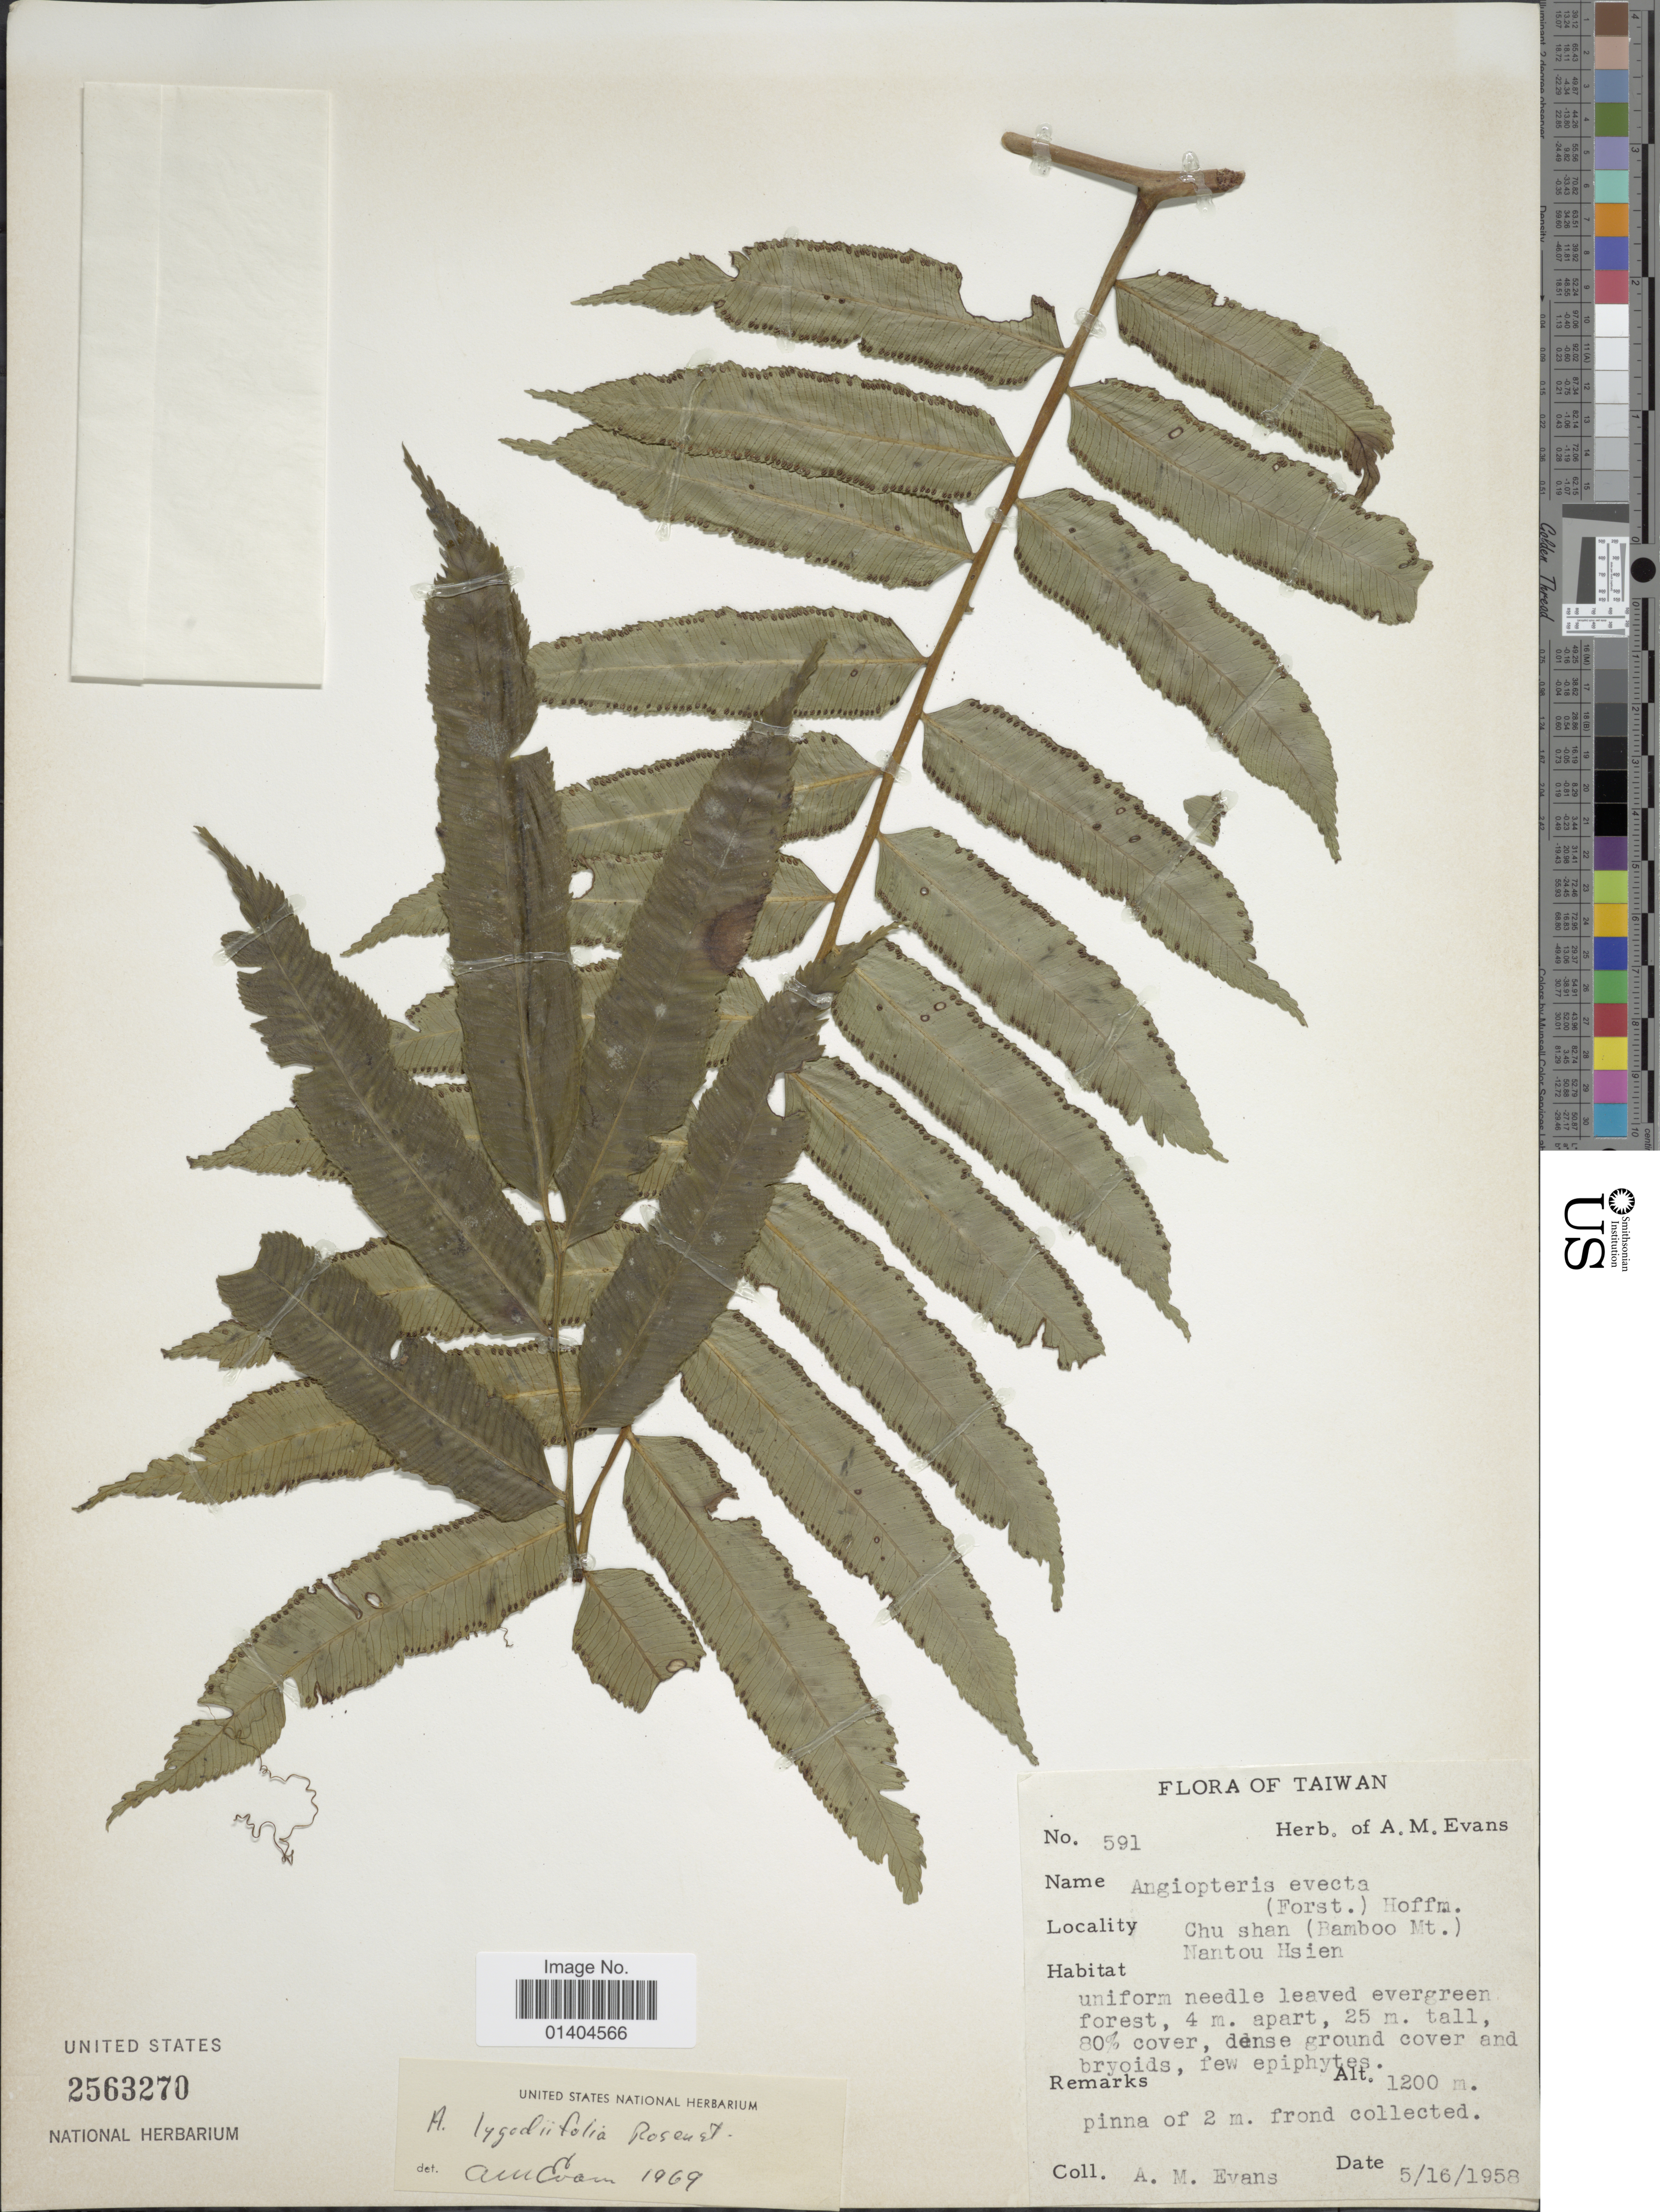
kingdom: Plantae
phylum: Tracheophyta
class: Polypodiopsida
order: Marattiales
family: Marattiaceae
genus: Angiopteris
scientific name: Angiopteris lygodiifolia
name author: Rosenst.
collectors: A. M. Evans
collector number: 591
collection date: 1958-05-16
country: Taiwan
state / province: Nantou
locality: Chu shan (Bamboo Mt.) Nantou Hsien.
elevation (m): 1200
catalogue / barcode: US 2563270